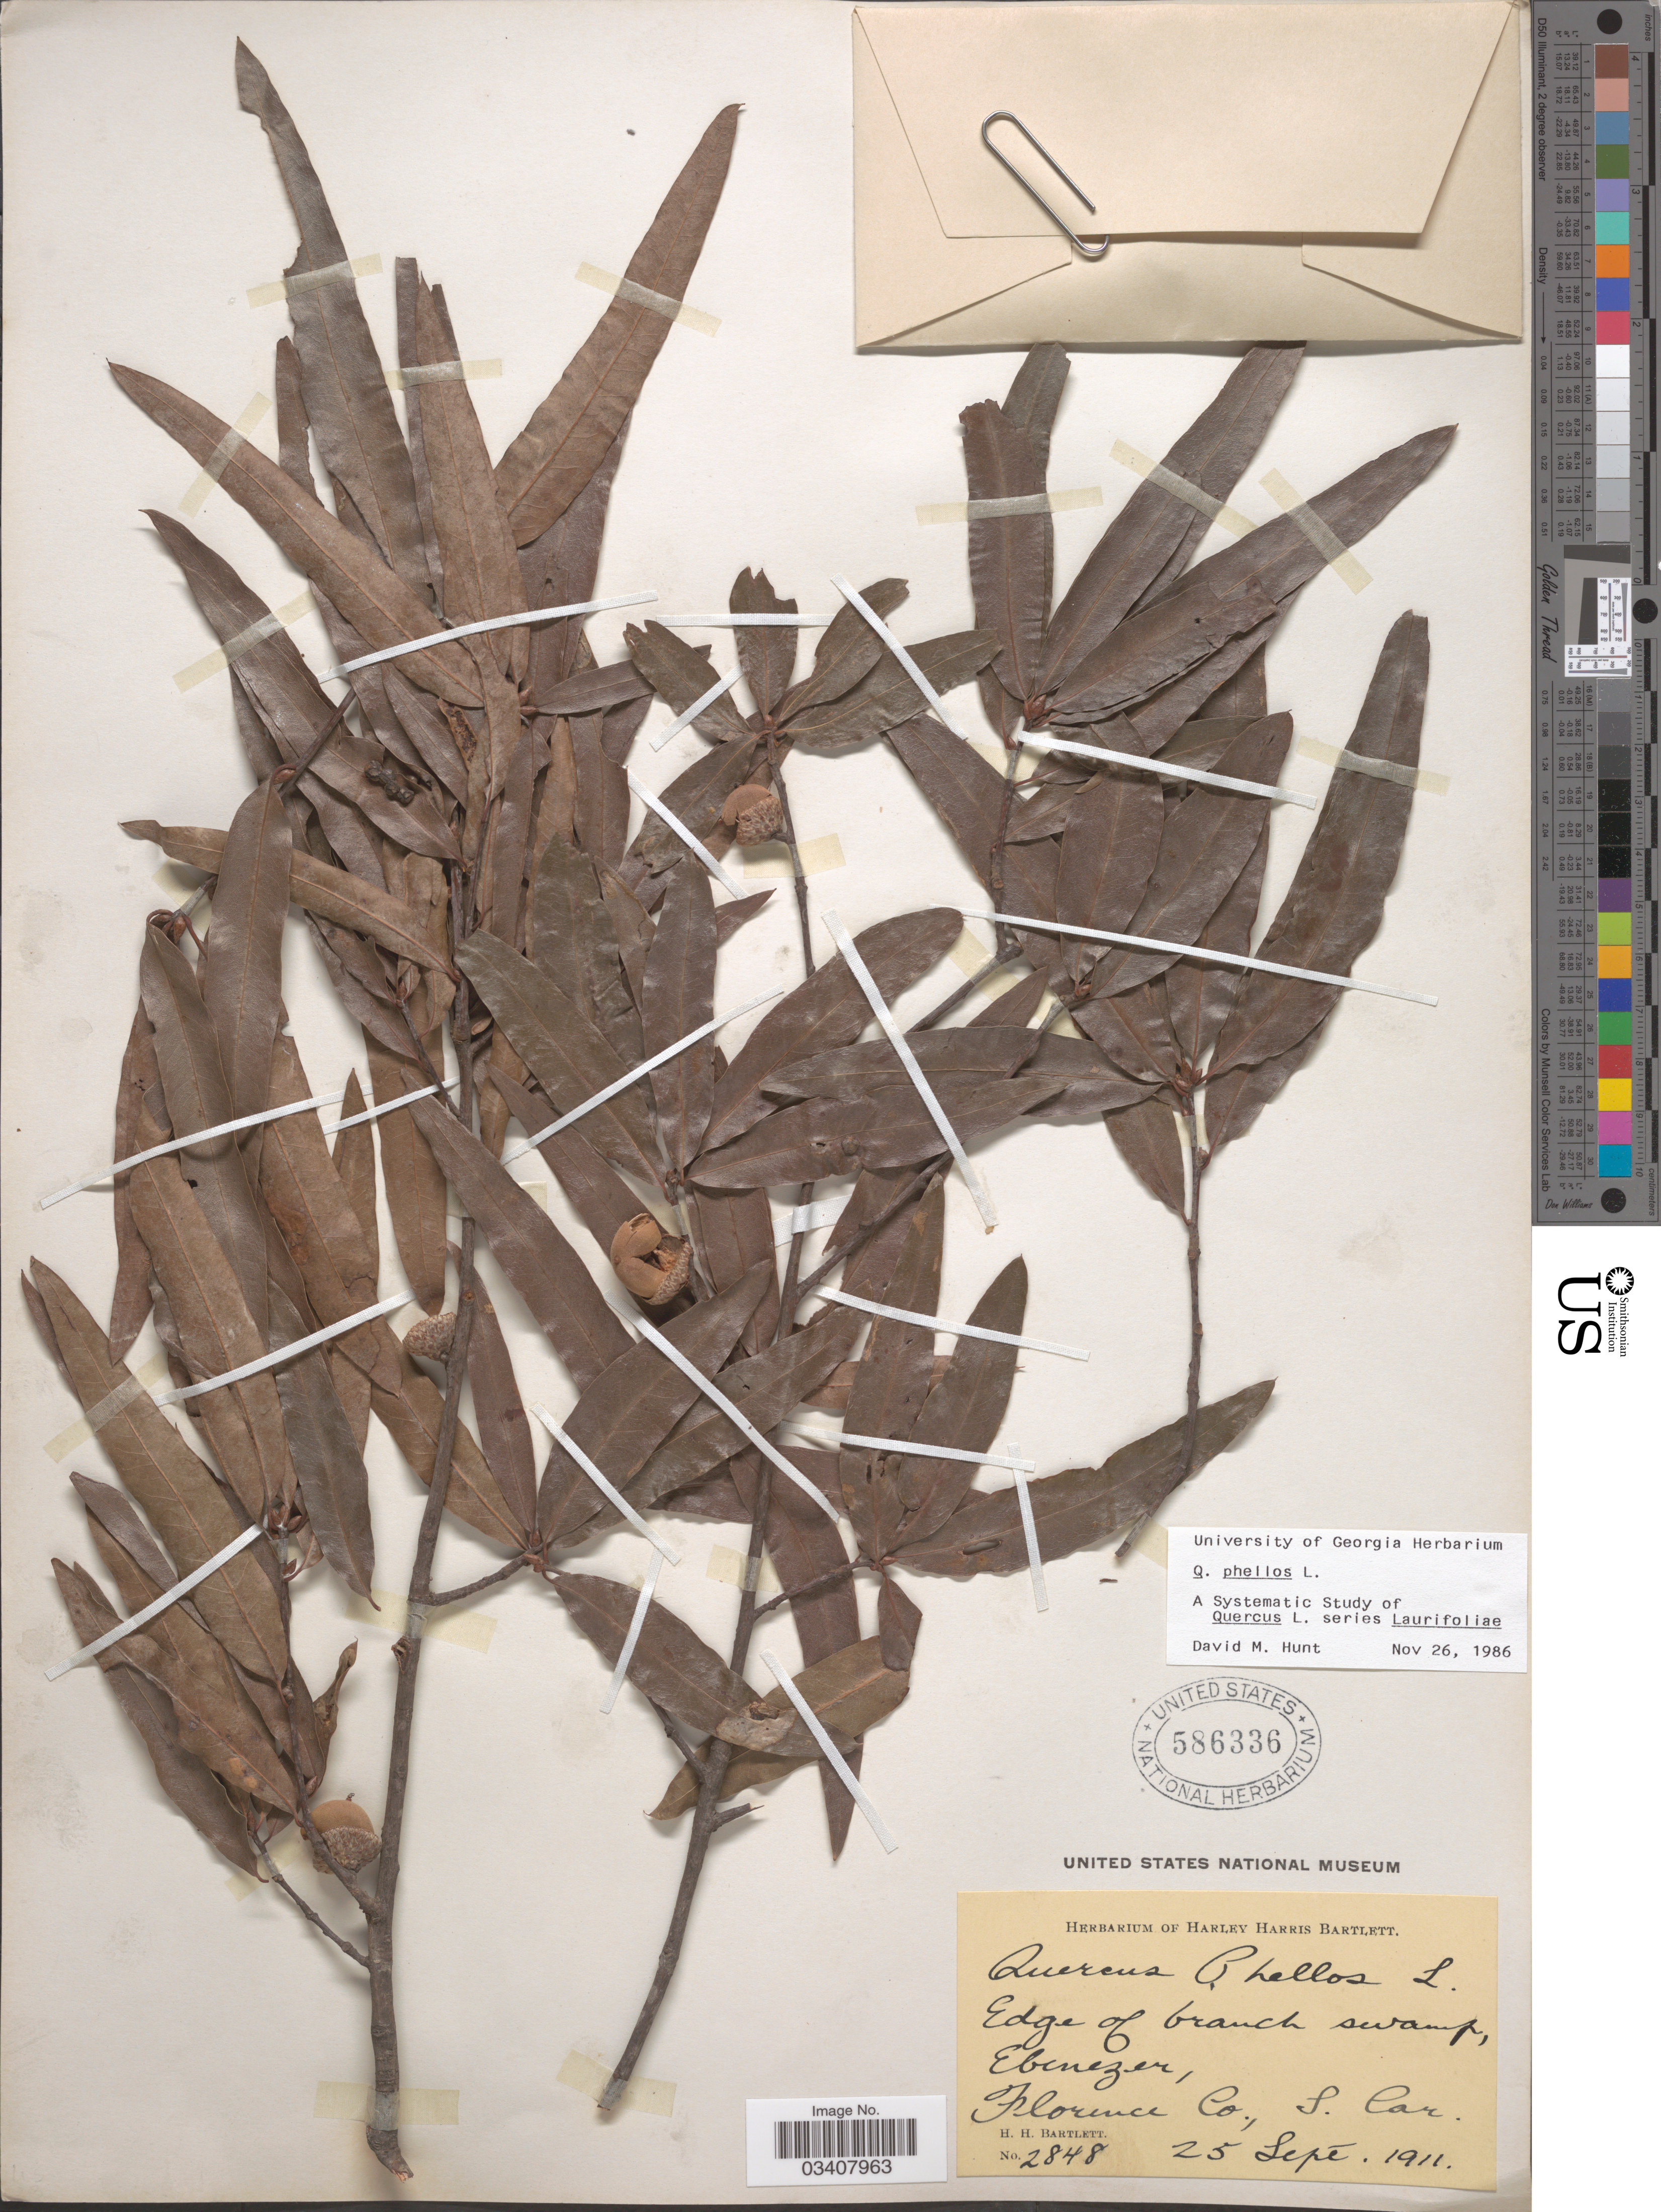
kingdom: Plantae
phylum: Tracheophyta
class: Magnoliopsida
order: Fagales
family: Fagaceae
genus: Quercus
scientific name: Quercus phellos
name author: L.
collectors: H. H. Bartlett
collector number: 2848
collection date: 1911-09-25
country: United States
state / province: South Carolina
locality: Edge of branch swamp, Ebenezer, Florence Co.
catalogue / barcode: US 586336